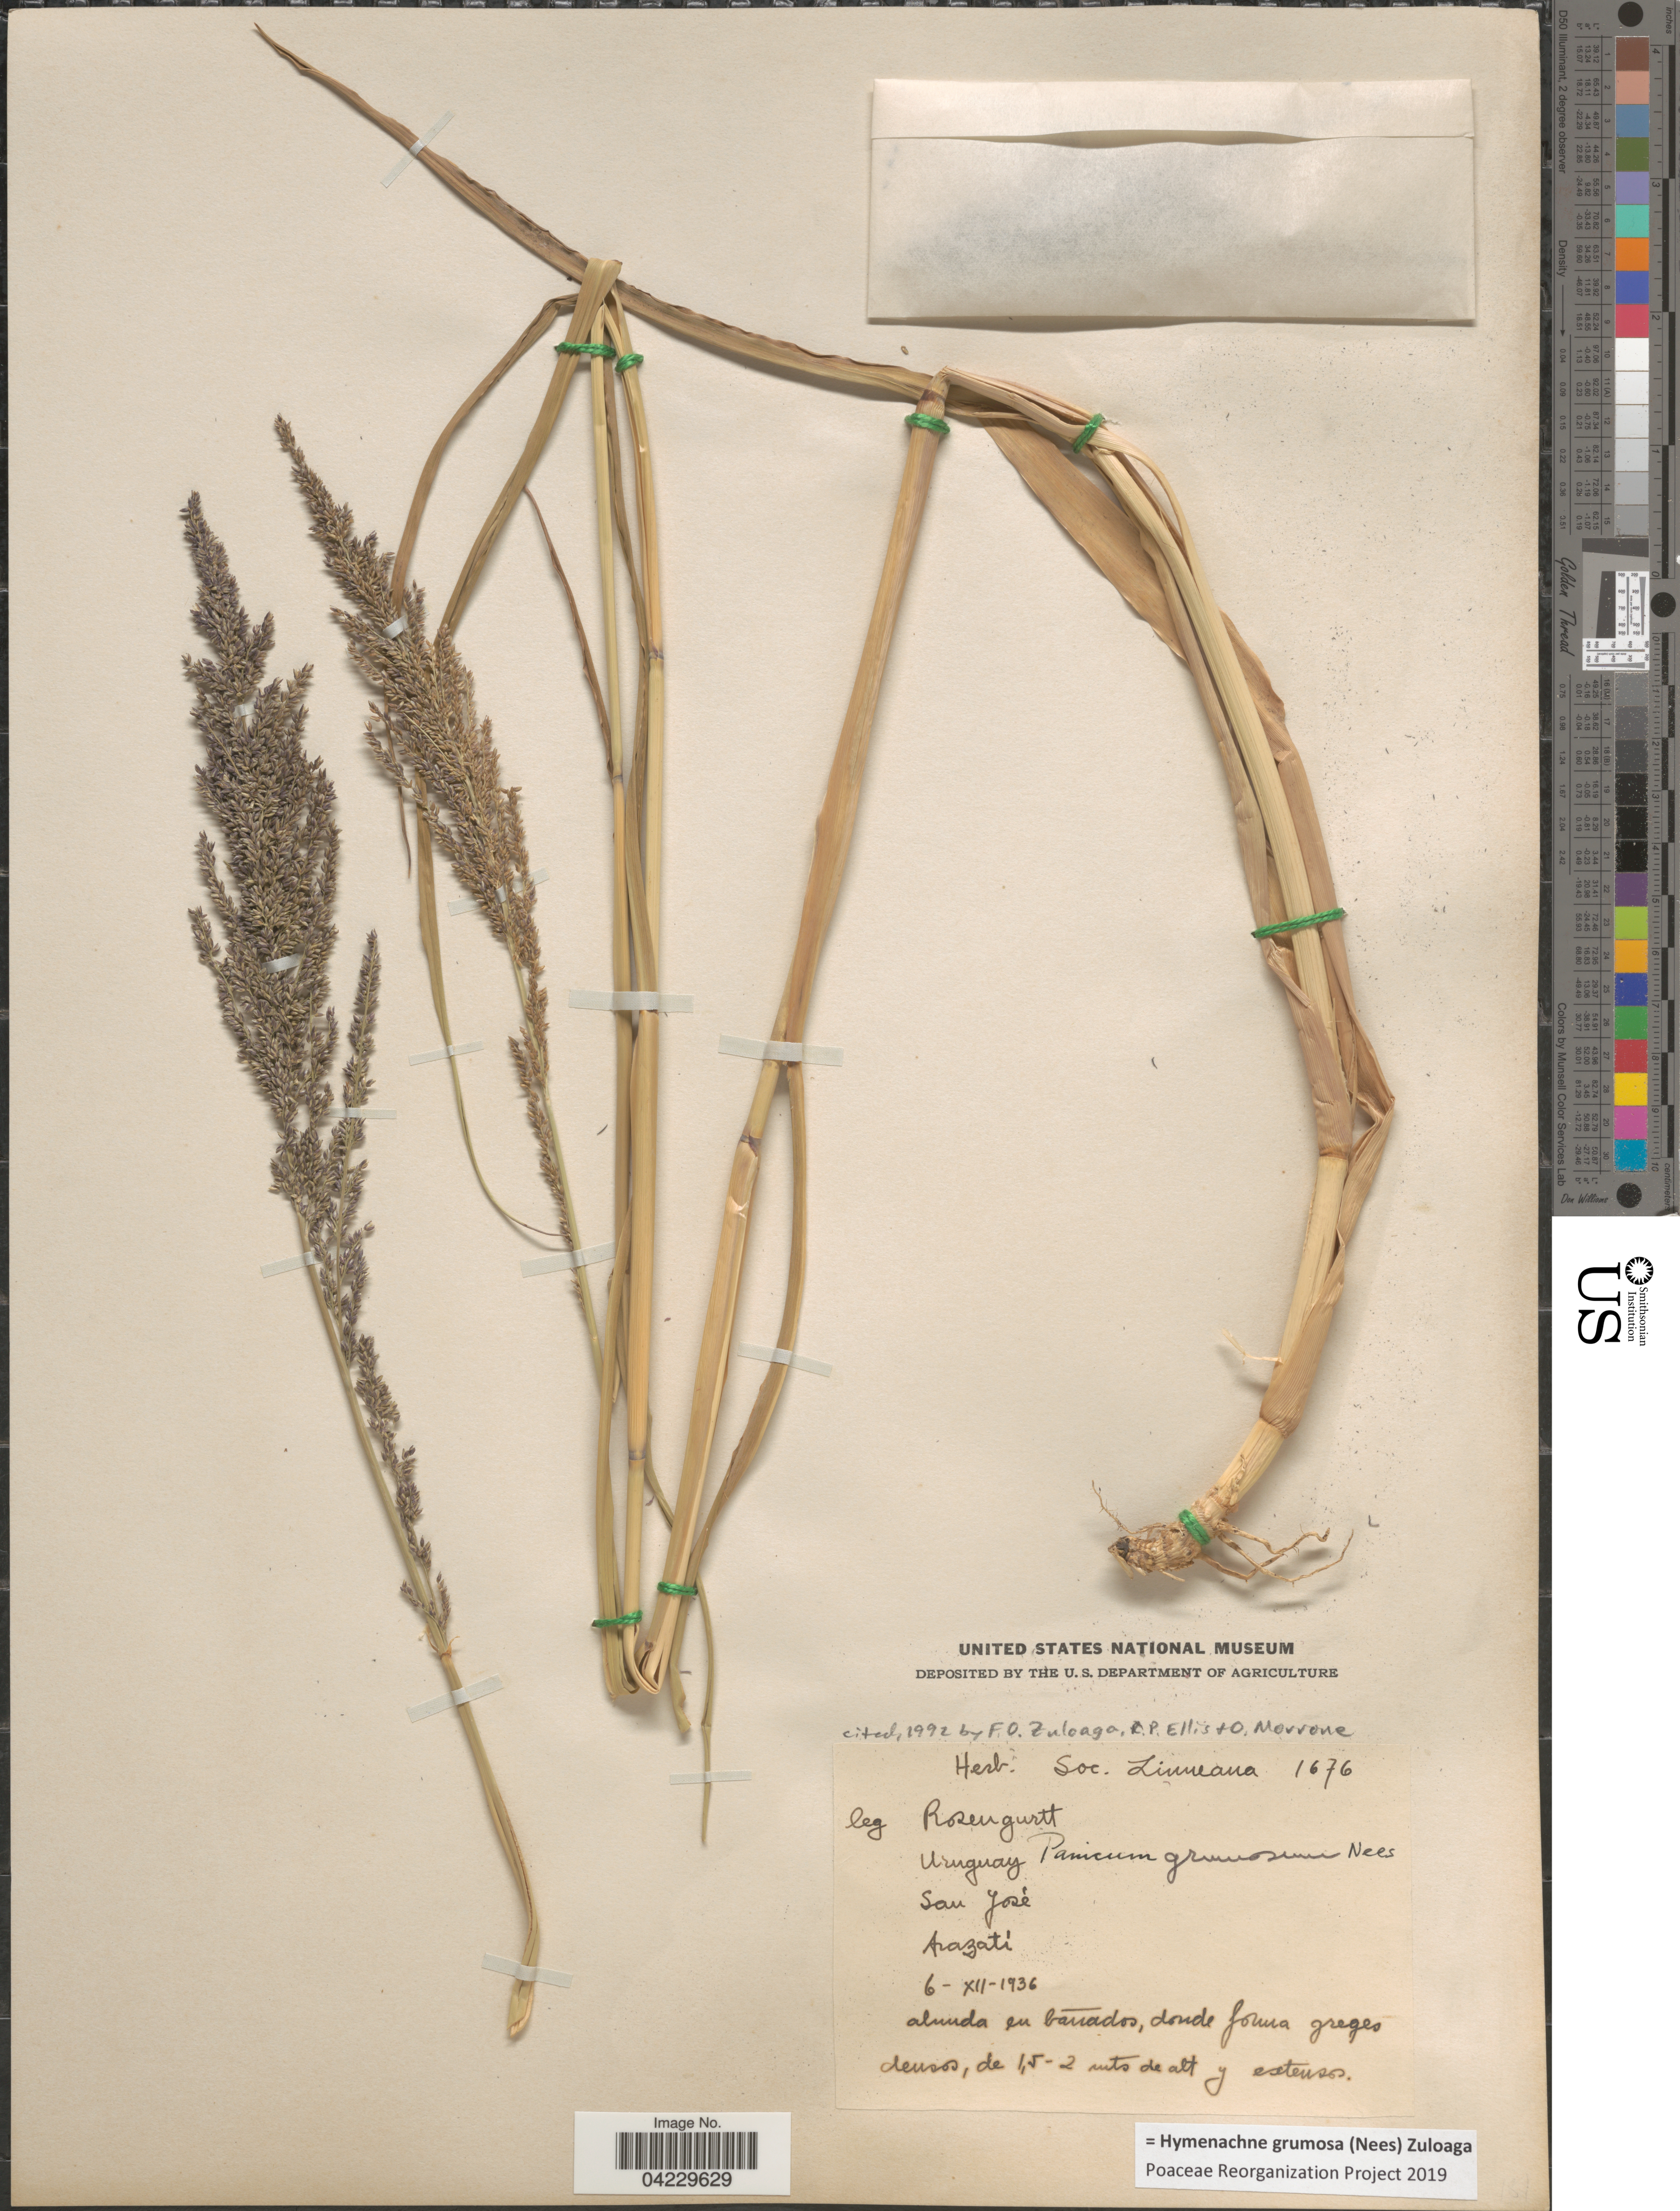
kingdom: Plantae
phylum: Tracheophyta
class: Liliopsida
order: Poales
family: Poaceae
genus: Hymenachne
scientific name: Hymenachne grumosa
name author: (Nees) Zuloaga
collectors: Rosengurtt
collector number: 1676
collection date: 1936-12-06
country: Uruguay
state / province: San Jose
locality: Arazatí.